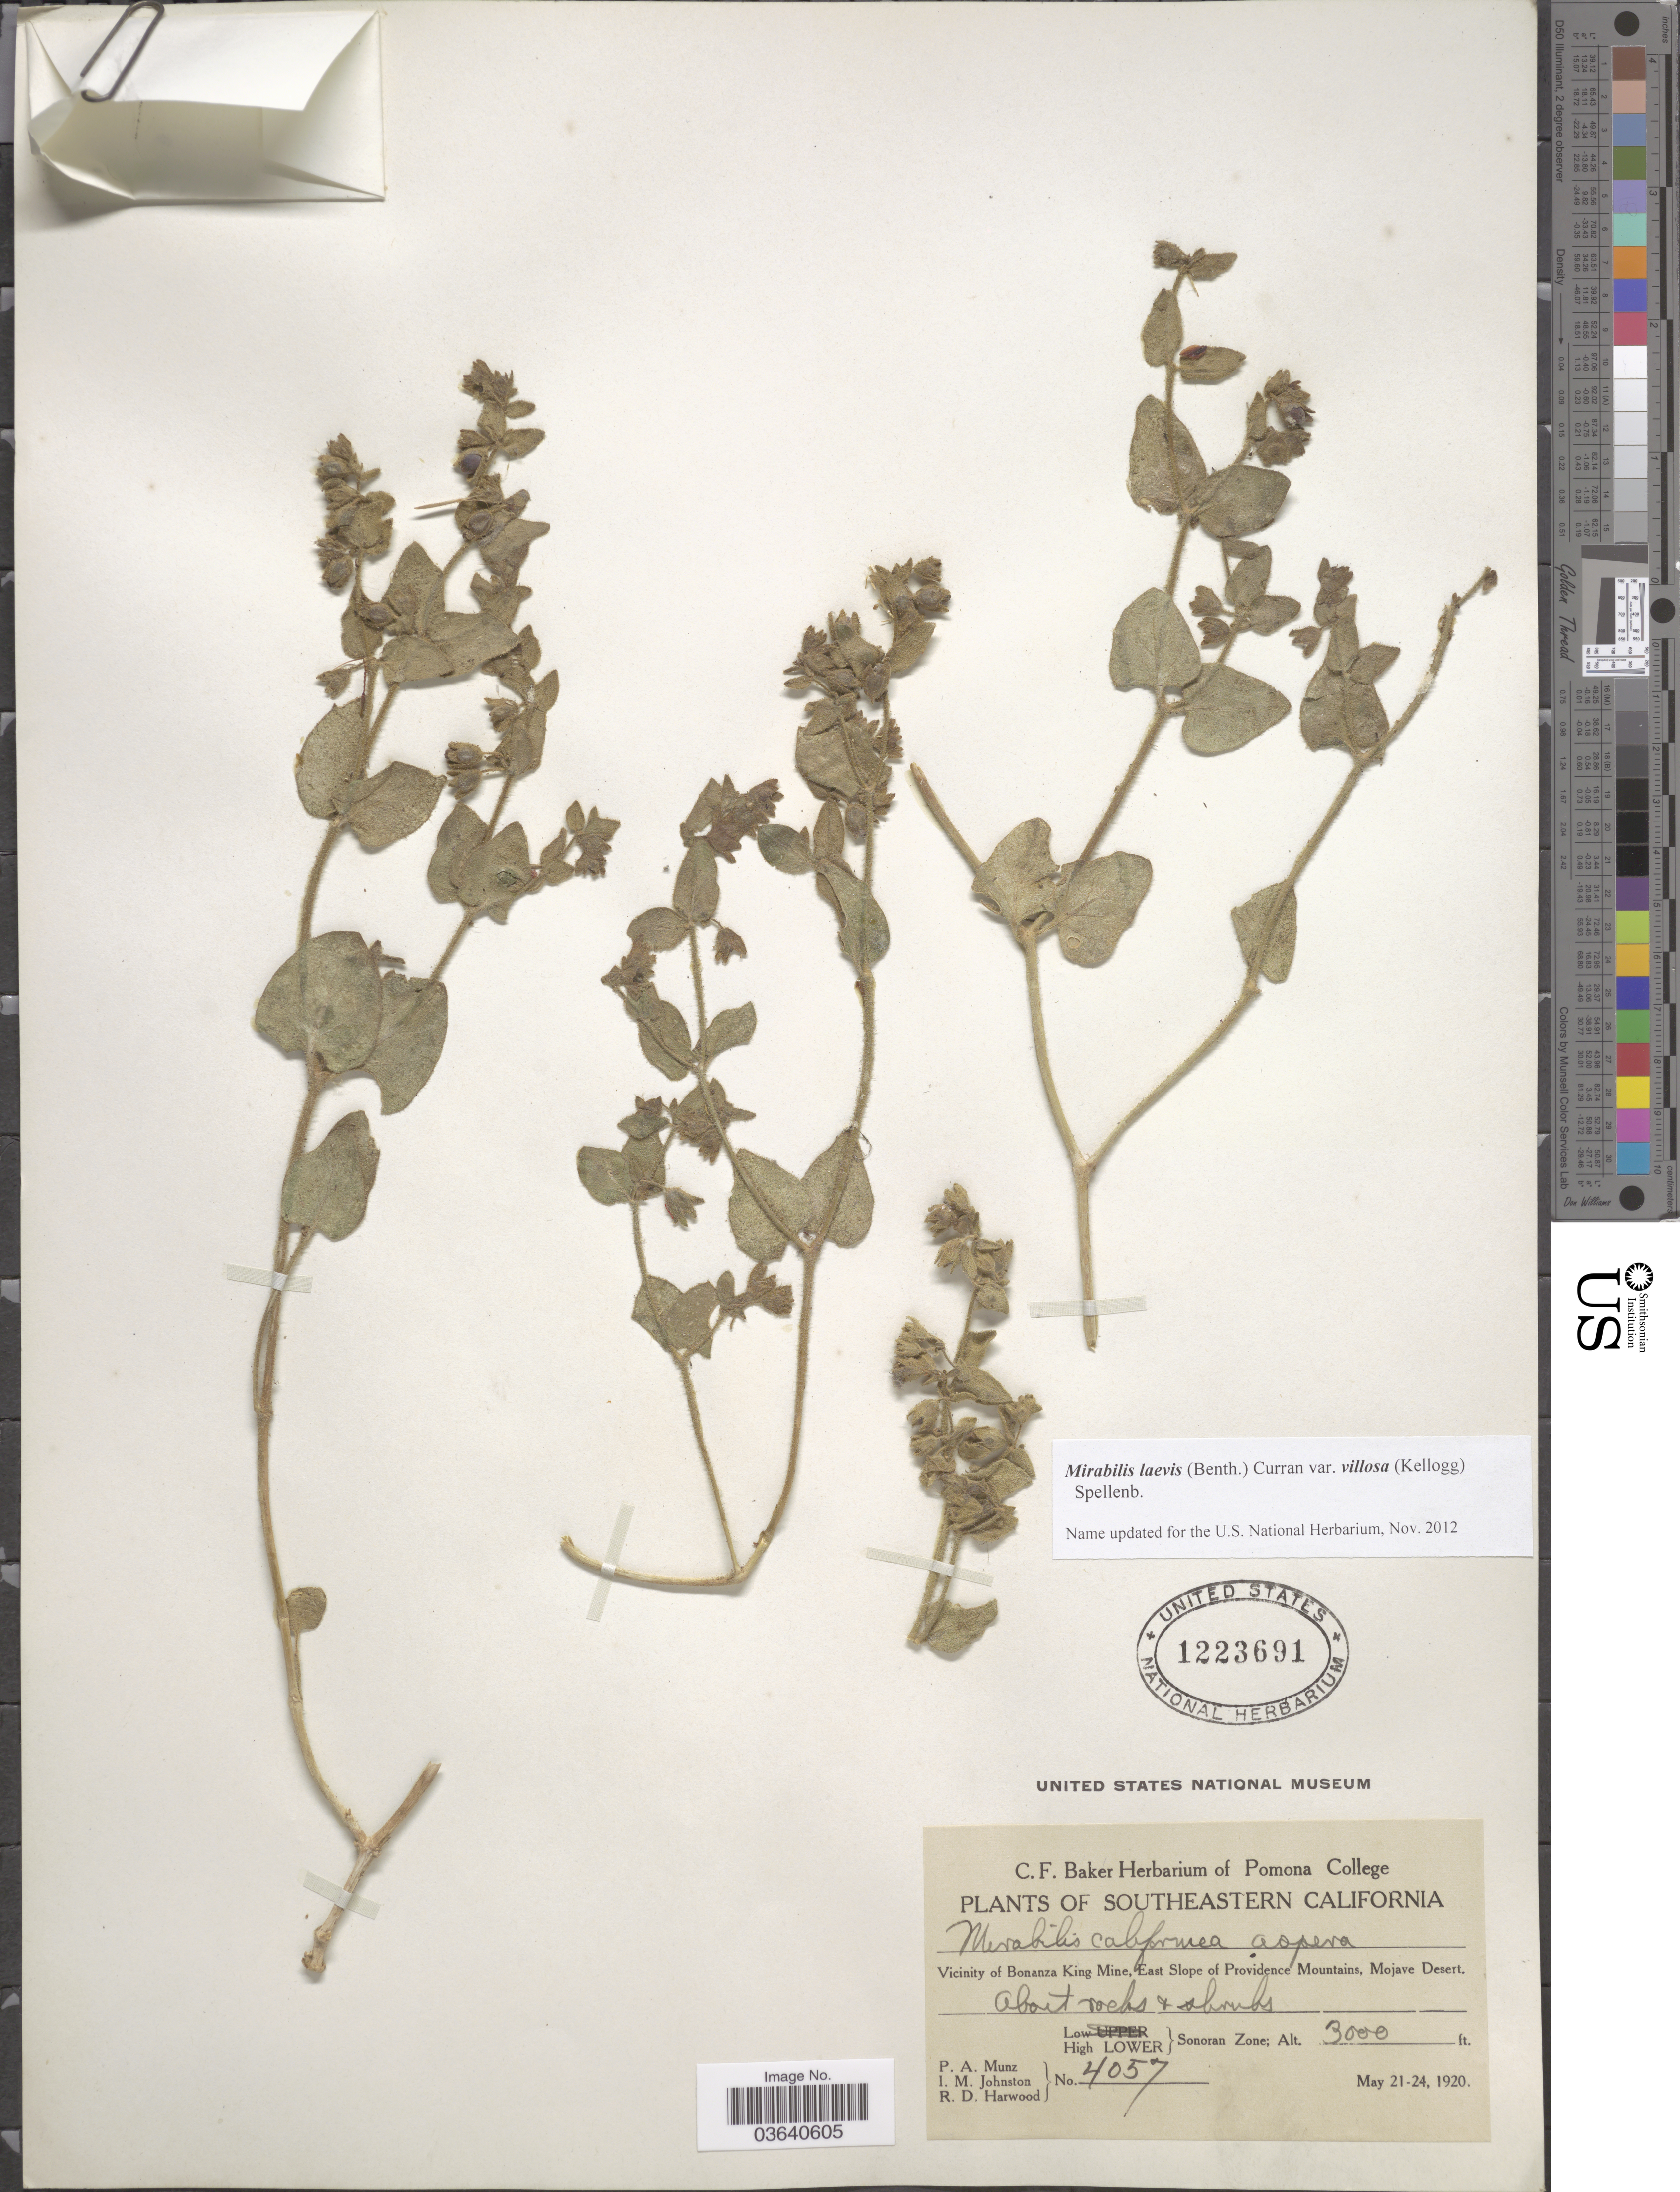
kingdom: Plantae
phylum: Tracheophyta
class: Magnoliopsida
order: Caryophyllales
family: Nyctaginaceae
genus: Mirabilis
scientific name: Mirabilis laevis var. villosa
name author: (Kellogg) Spellenb.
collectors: P. A. Munz, I.M. Johnston & R. Harwood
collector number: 4057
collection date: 1920-05-21/1920-05-24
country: United States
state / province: California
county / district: San Bernardino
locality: Southeastern California. Vicinity of Bonanza King Mine, East Slope of Providence Mountains, Mojave Desert. High Lower Sonoran Zone.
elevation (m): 914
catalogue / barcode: US 1223691